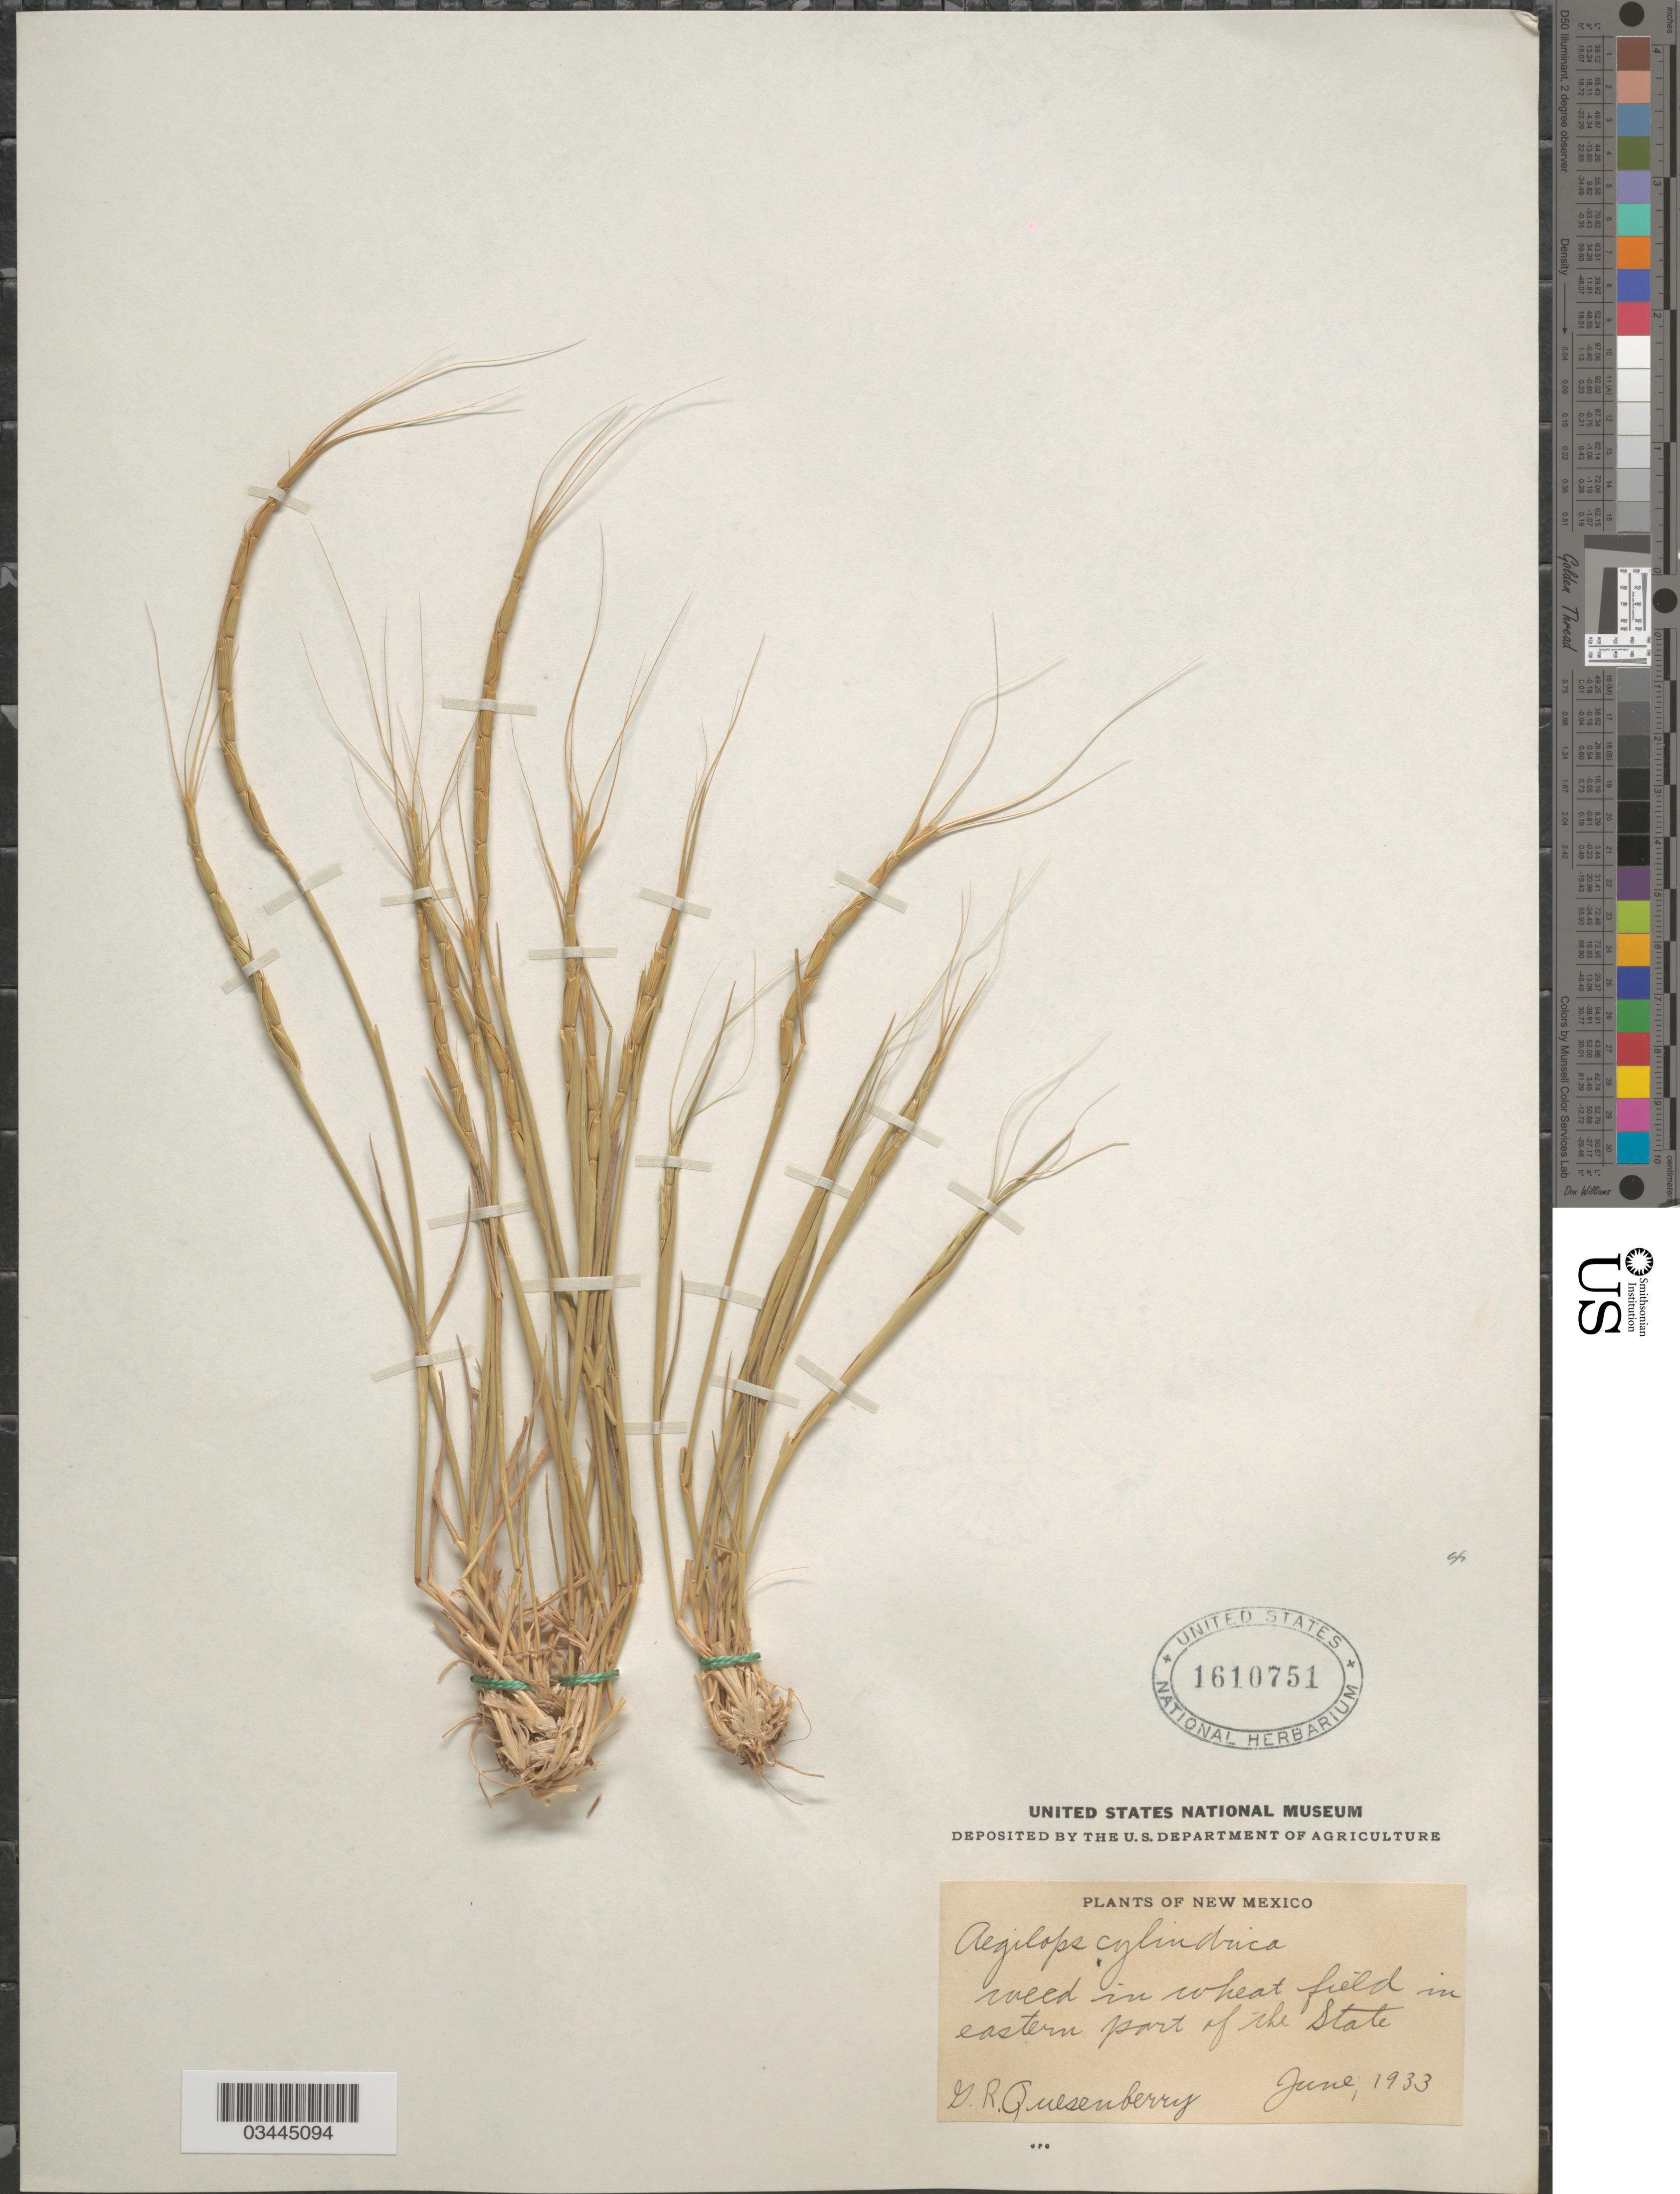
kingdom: Plantae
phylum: Tracheophyta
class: Liliopsida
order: Poales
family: Poaceae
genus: Aegilops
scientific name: Aegilops cylindrica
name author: Host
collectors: G. Quesenberry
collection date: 1933-06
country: United States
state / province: New Mexico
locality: Weed in wheat field in eastern part of the State.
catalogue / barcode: US 1610751